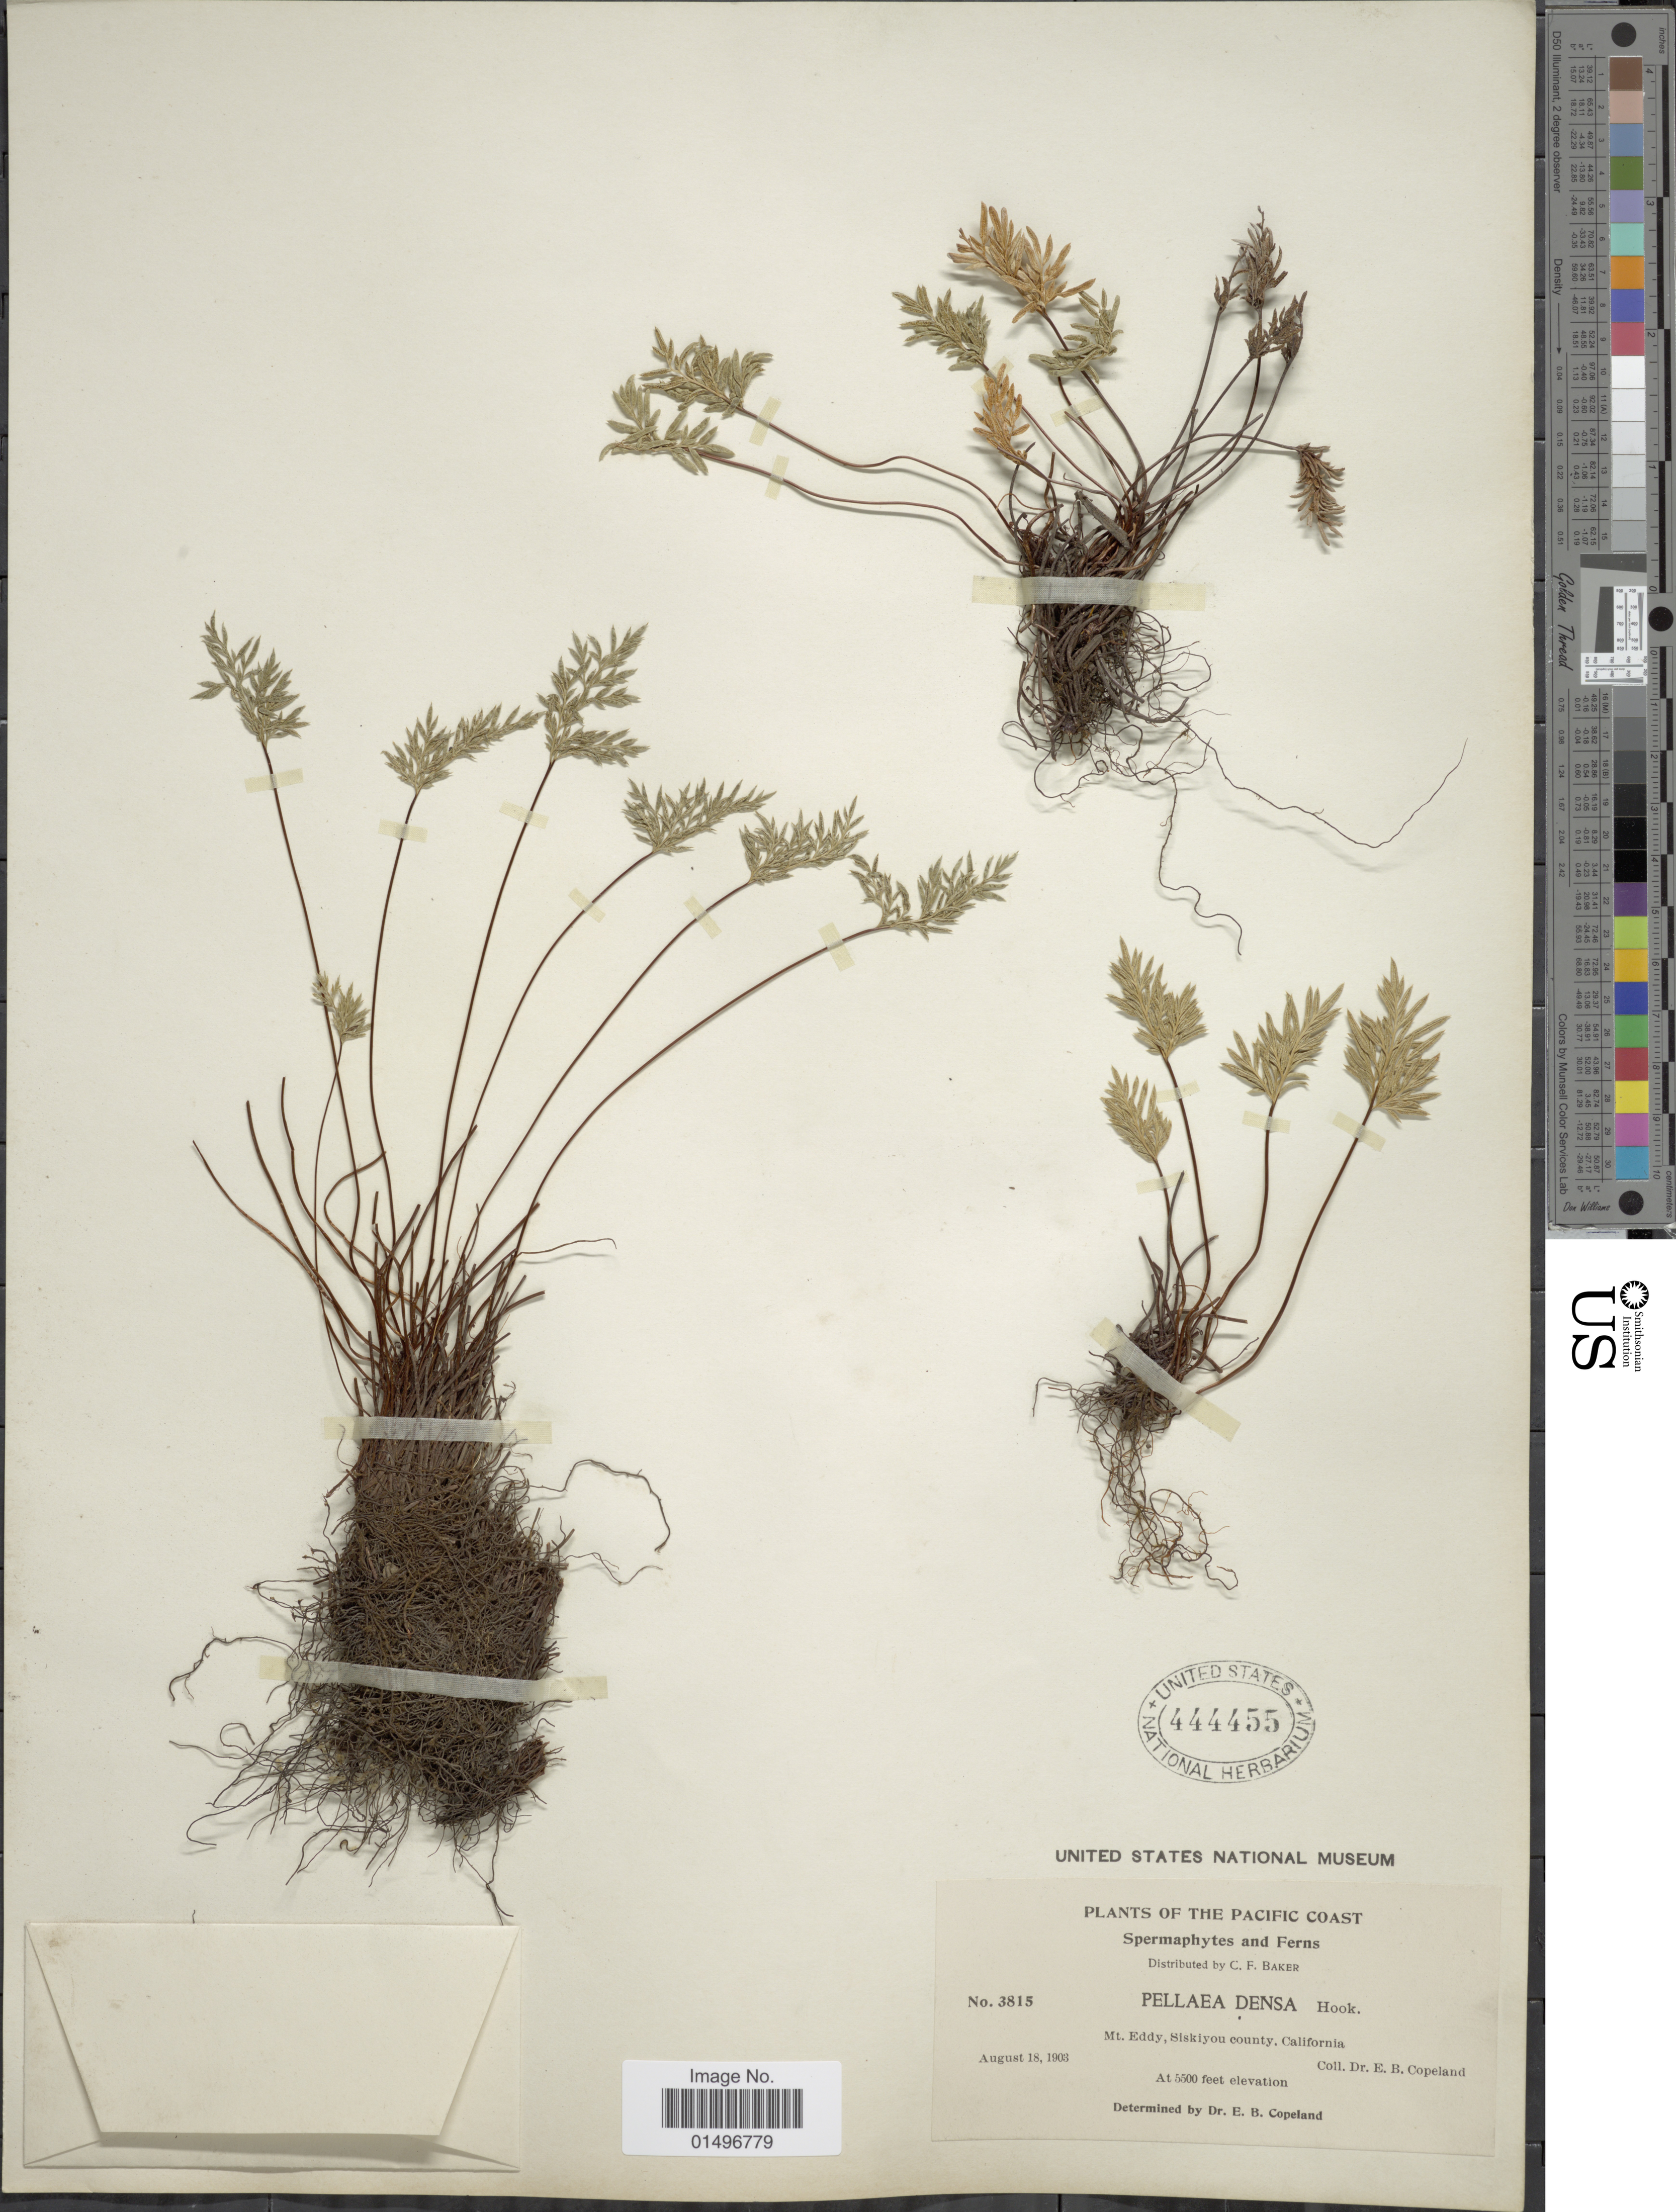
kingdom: Plantae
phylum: Tracheophyta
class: Polypodiopsida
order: Polypodiales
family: Pteridaceae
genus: Aspidotis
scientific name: Aspidotis densa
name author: (Brack.) Lellinger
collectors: E. B. Copeland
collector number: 3815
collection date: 1903-08-18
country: United States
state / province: California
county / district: Siskiyou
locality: Pacific Coast, Mt. Eddy, Siskiyou county, California.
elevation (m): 1676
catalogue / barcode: US 444455